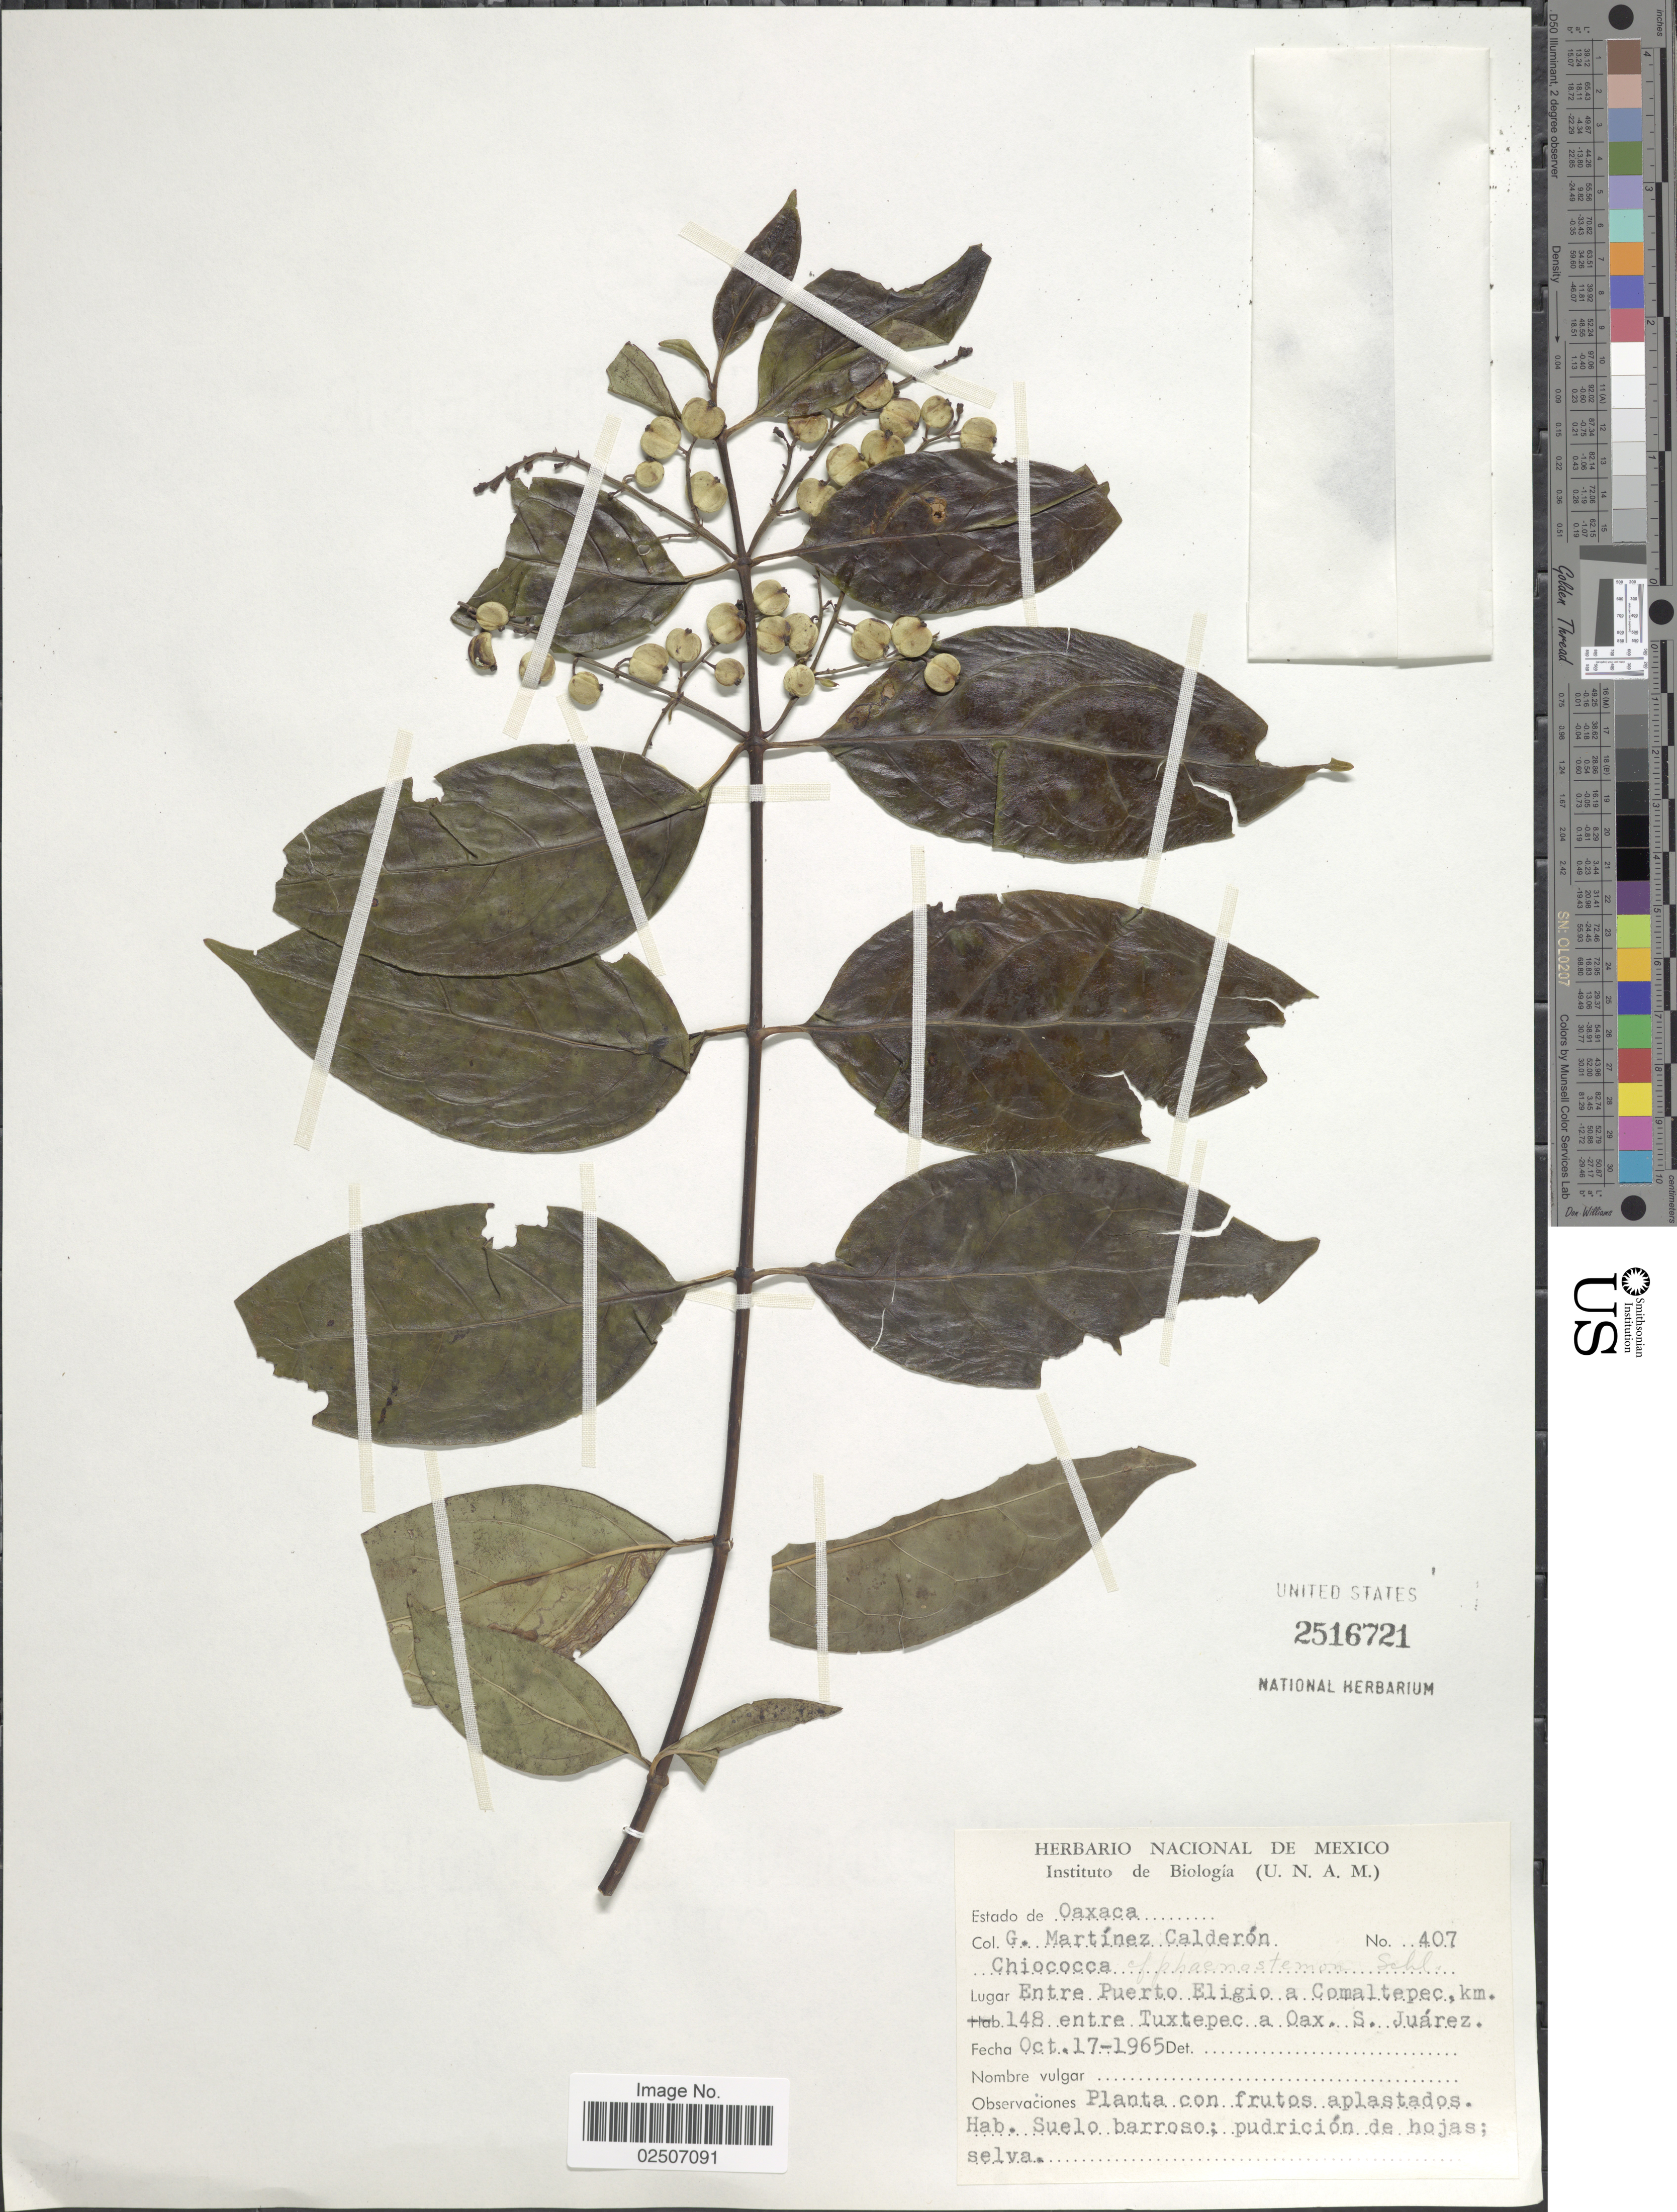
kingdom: Plantae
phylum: Tracheophyta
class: Magnoliopsida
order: Gentianales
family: Rubiaceae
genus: Chiococca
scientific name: Chiococca alba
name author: (L.) Hitchc.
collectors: G. Martínez Calderón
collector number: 407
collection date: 1965-10-17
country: Mexico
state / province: Oaxaca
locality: Estado de Oaxaca. Entre Puerto Eligio a Comaltepec, km. 148 entre Tuxtepec a Oax. S. Juarez.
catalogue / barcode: US 2516721